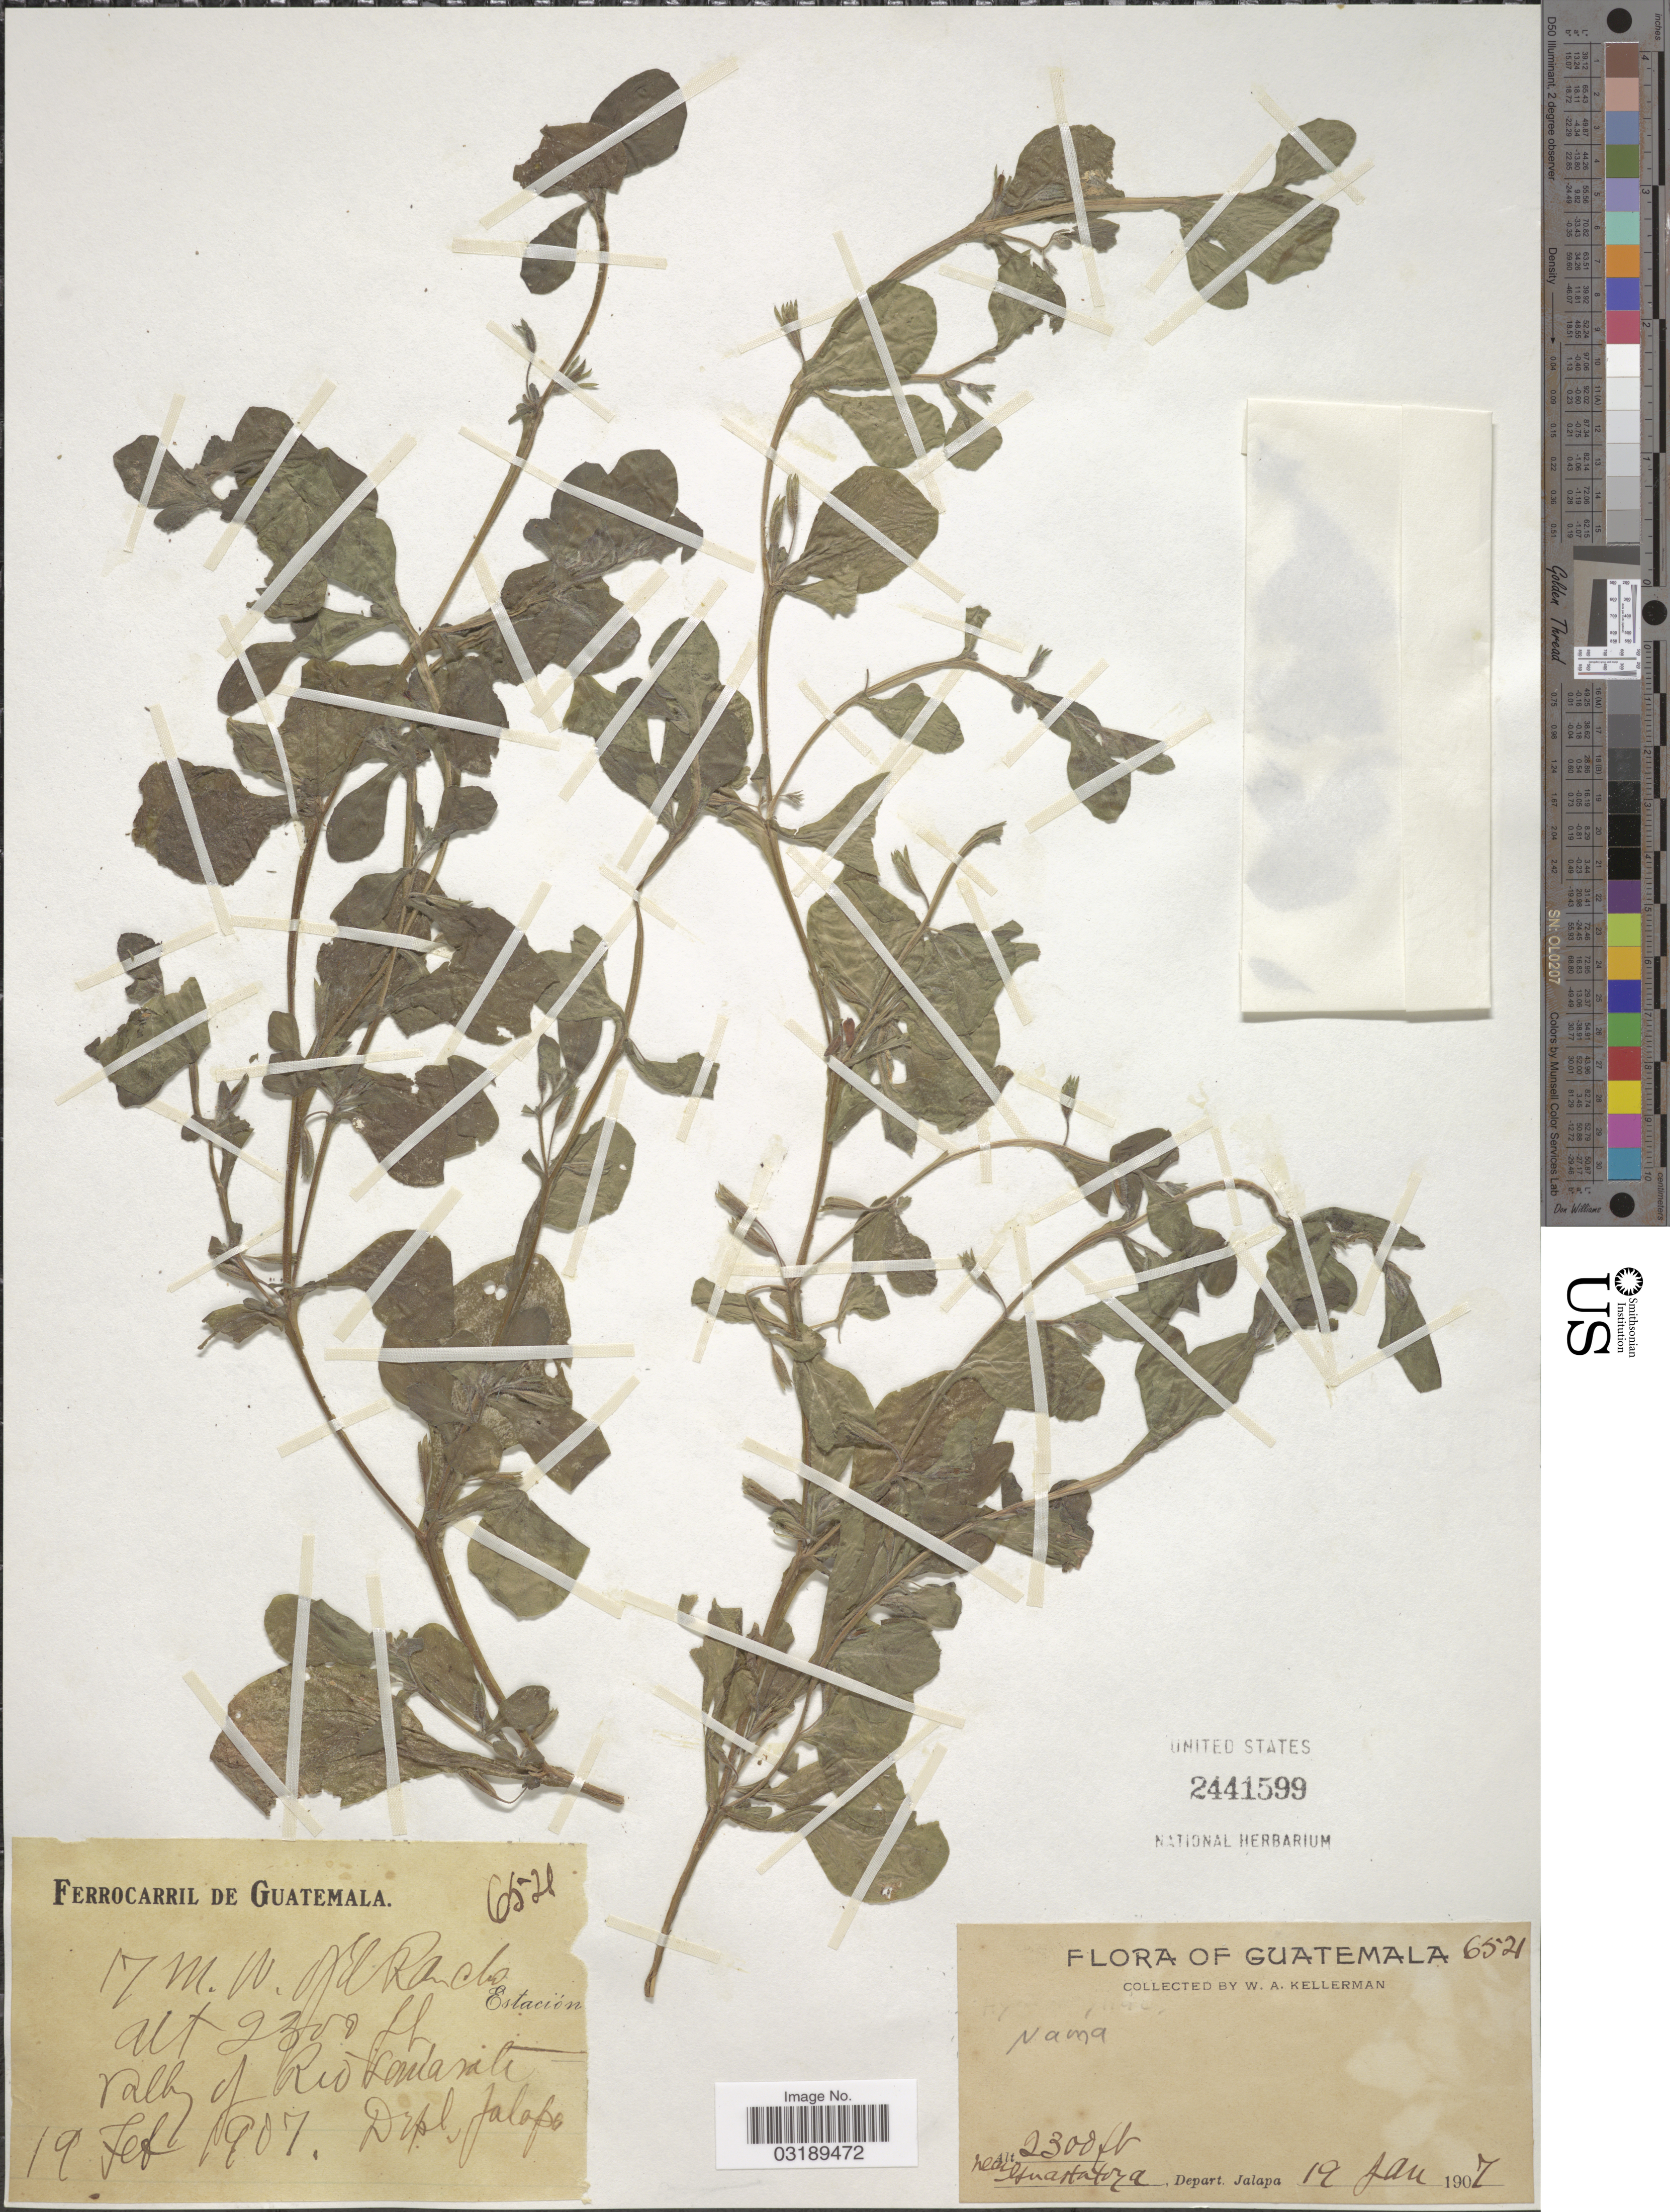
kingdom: Plantae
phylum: Tracheophyta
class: Magnoliopsida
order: Boraginales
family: Namaceae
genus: Nama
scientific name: Nama sp.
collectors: W. Kellerman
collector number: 6521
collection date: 1907-01-19/1907-02-19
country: Guatemala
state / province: Jalapa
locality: Near Guastatoya, Depart. Jalapa. 17 m. w. of El Rancho. Valley of Rio Lanasate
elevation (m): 701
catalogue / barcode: US 2441599